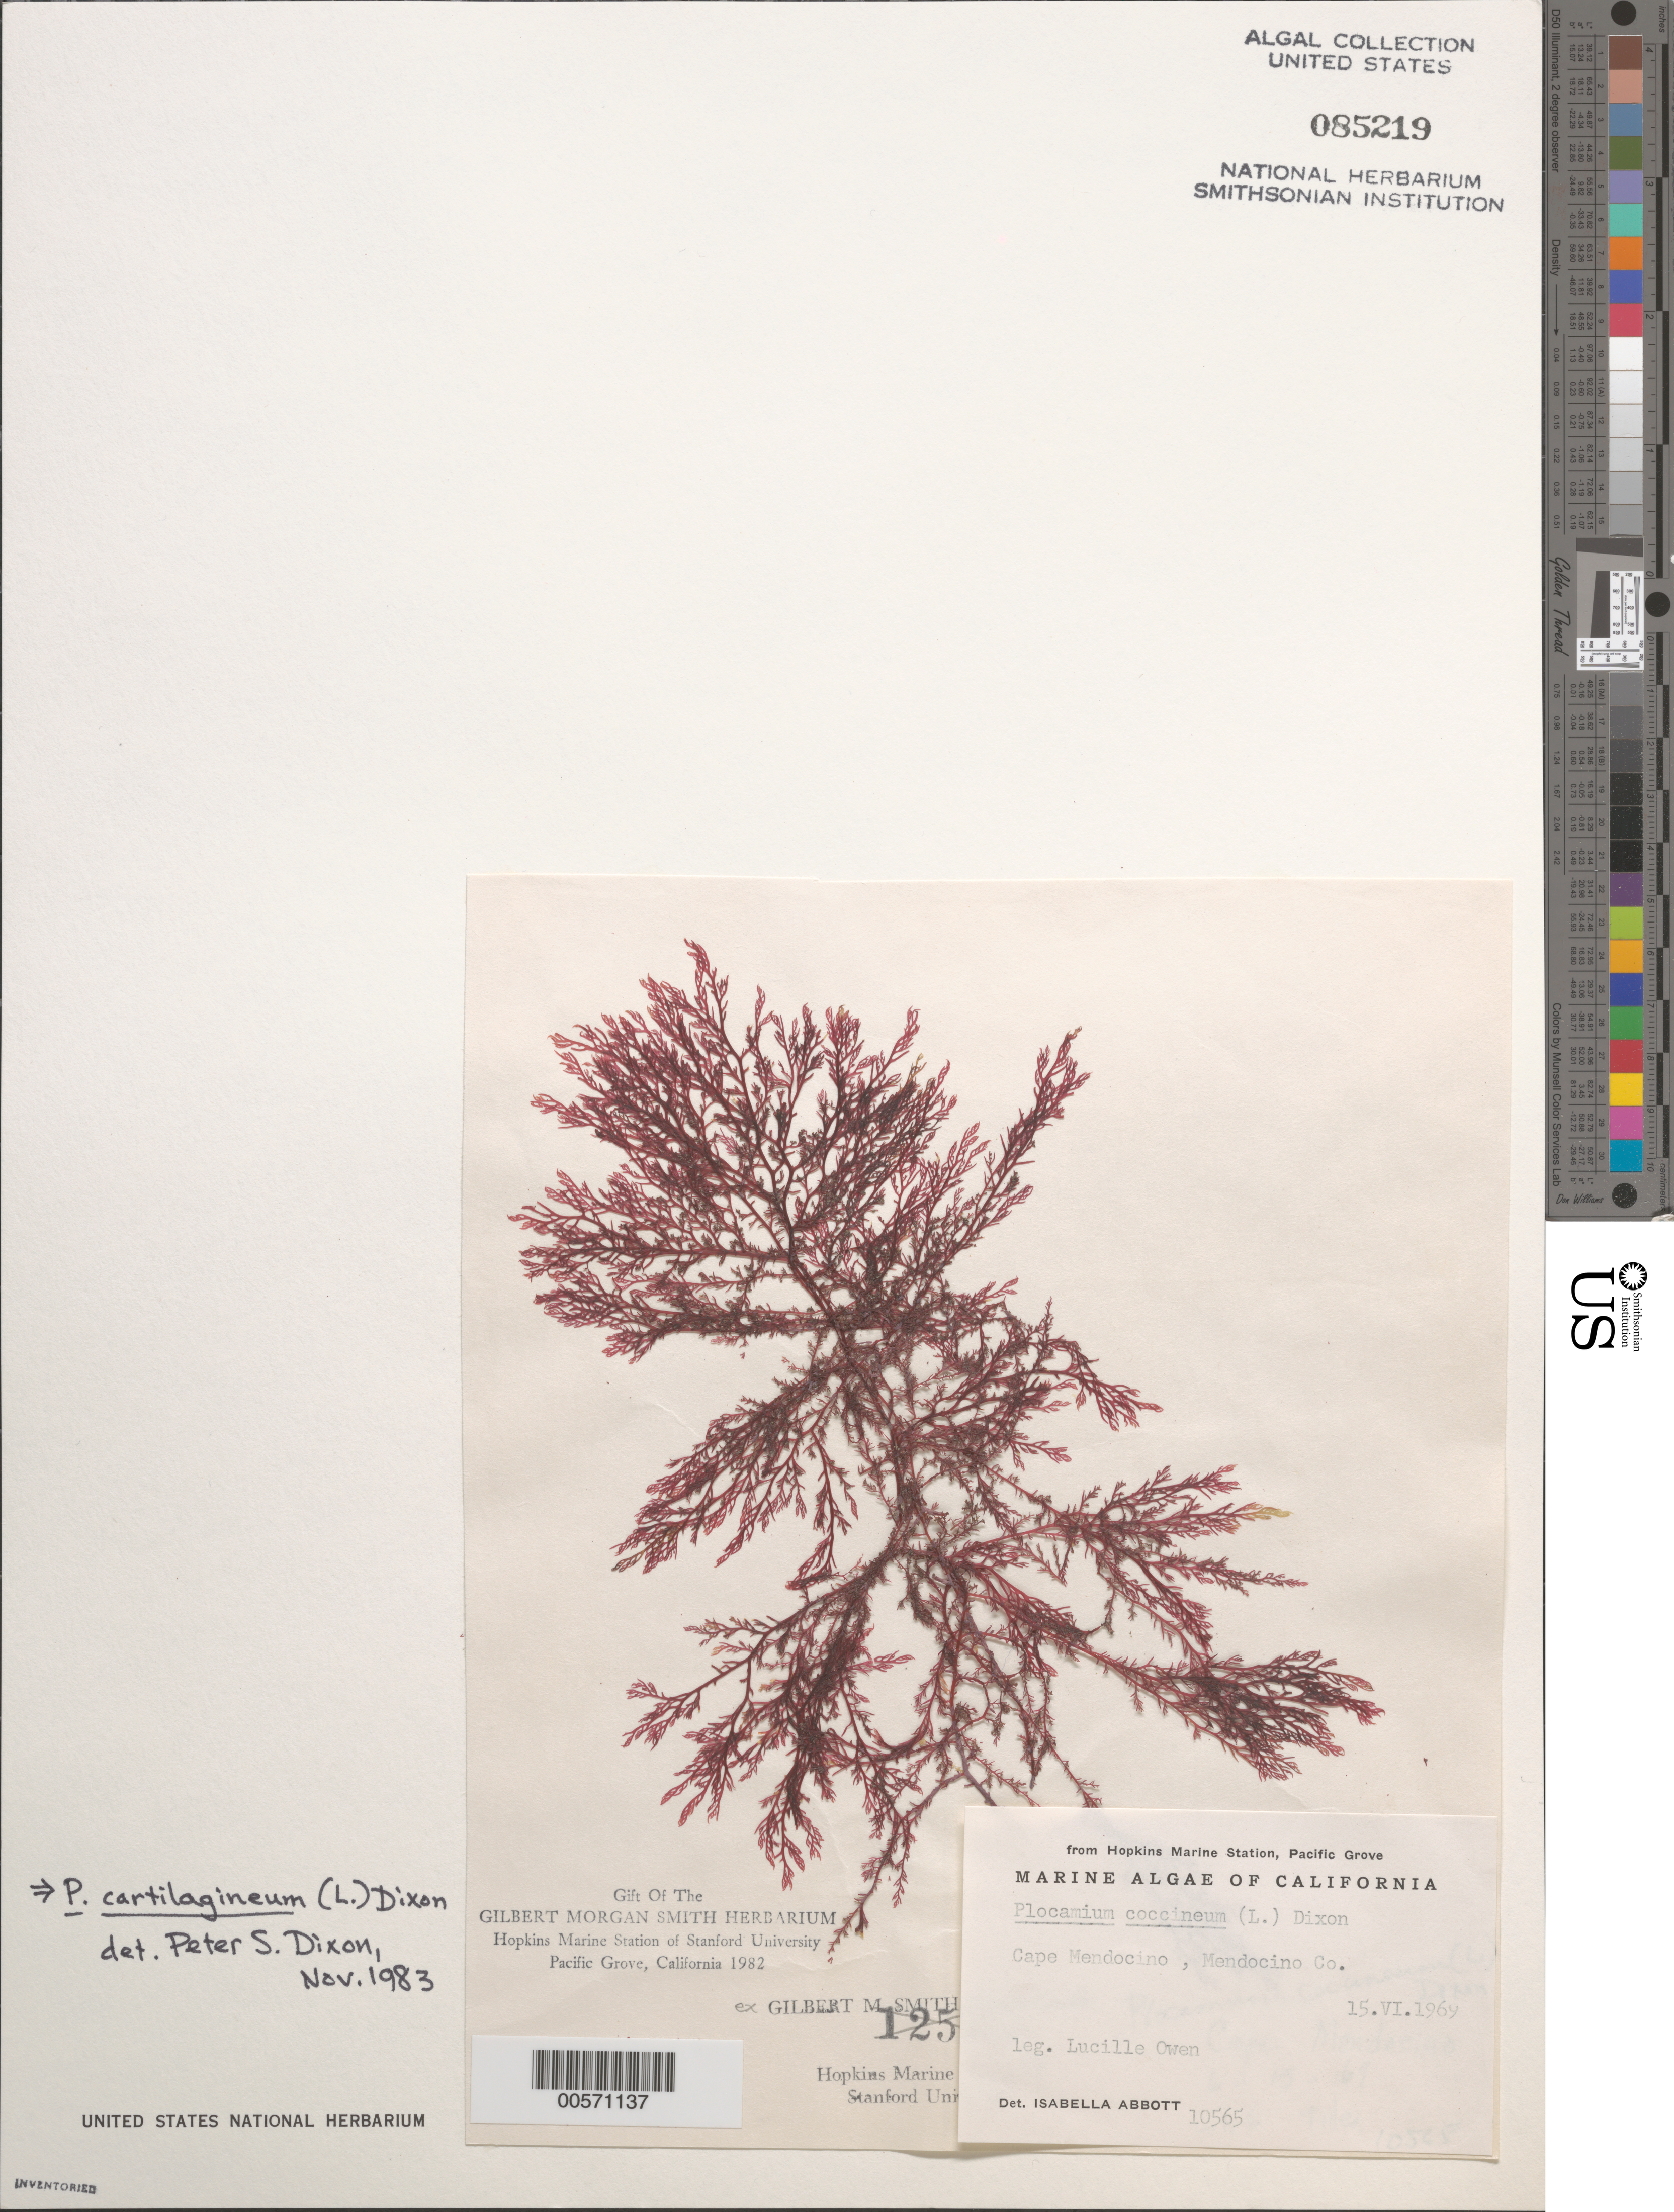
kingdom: Plantae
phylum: Rhodophyta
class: Florideophyceae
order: Plocamiales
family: Plocamiaceae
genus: Plocamium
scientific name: Plocamium cartilagineum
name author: (L.) P.S. Dixon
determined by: Dixon, P. S.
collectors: L. Owen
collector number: IAA 10565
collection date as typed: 15 Jun 1969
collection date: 1969-06-15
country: United States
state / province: California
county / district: Mendocino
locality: Cape Mendocino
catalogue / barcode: US 85219